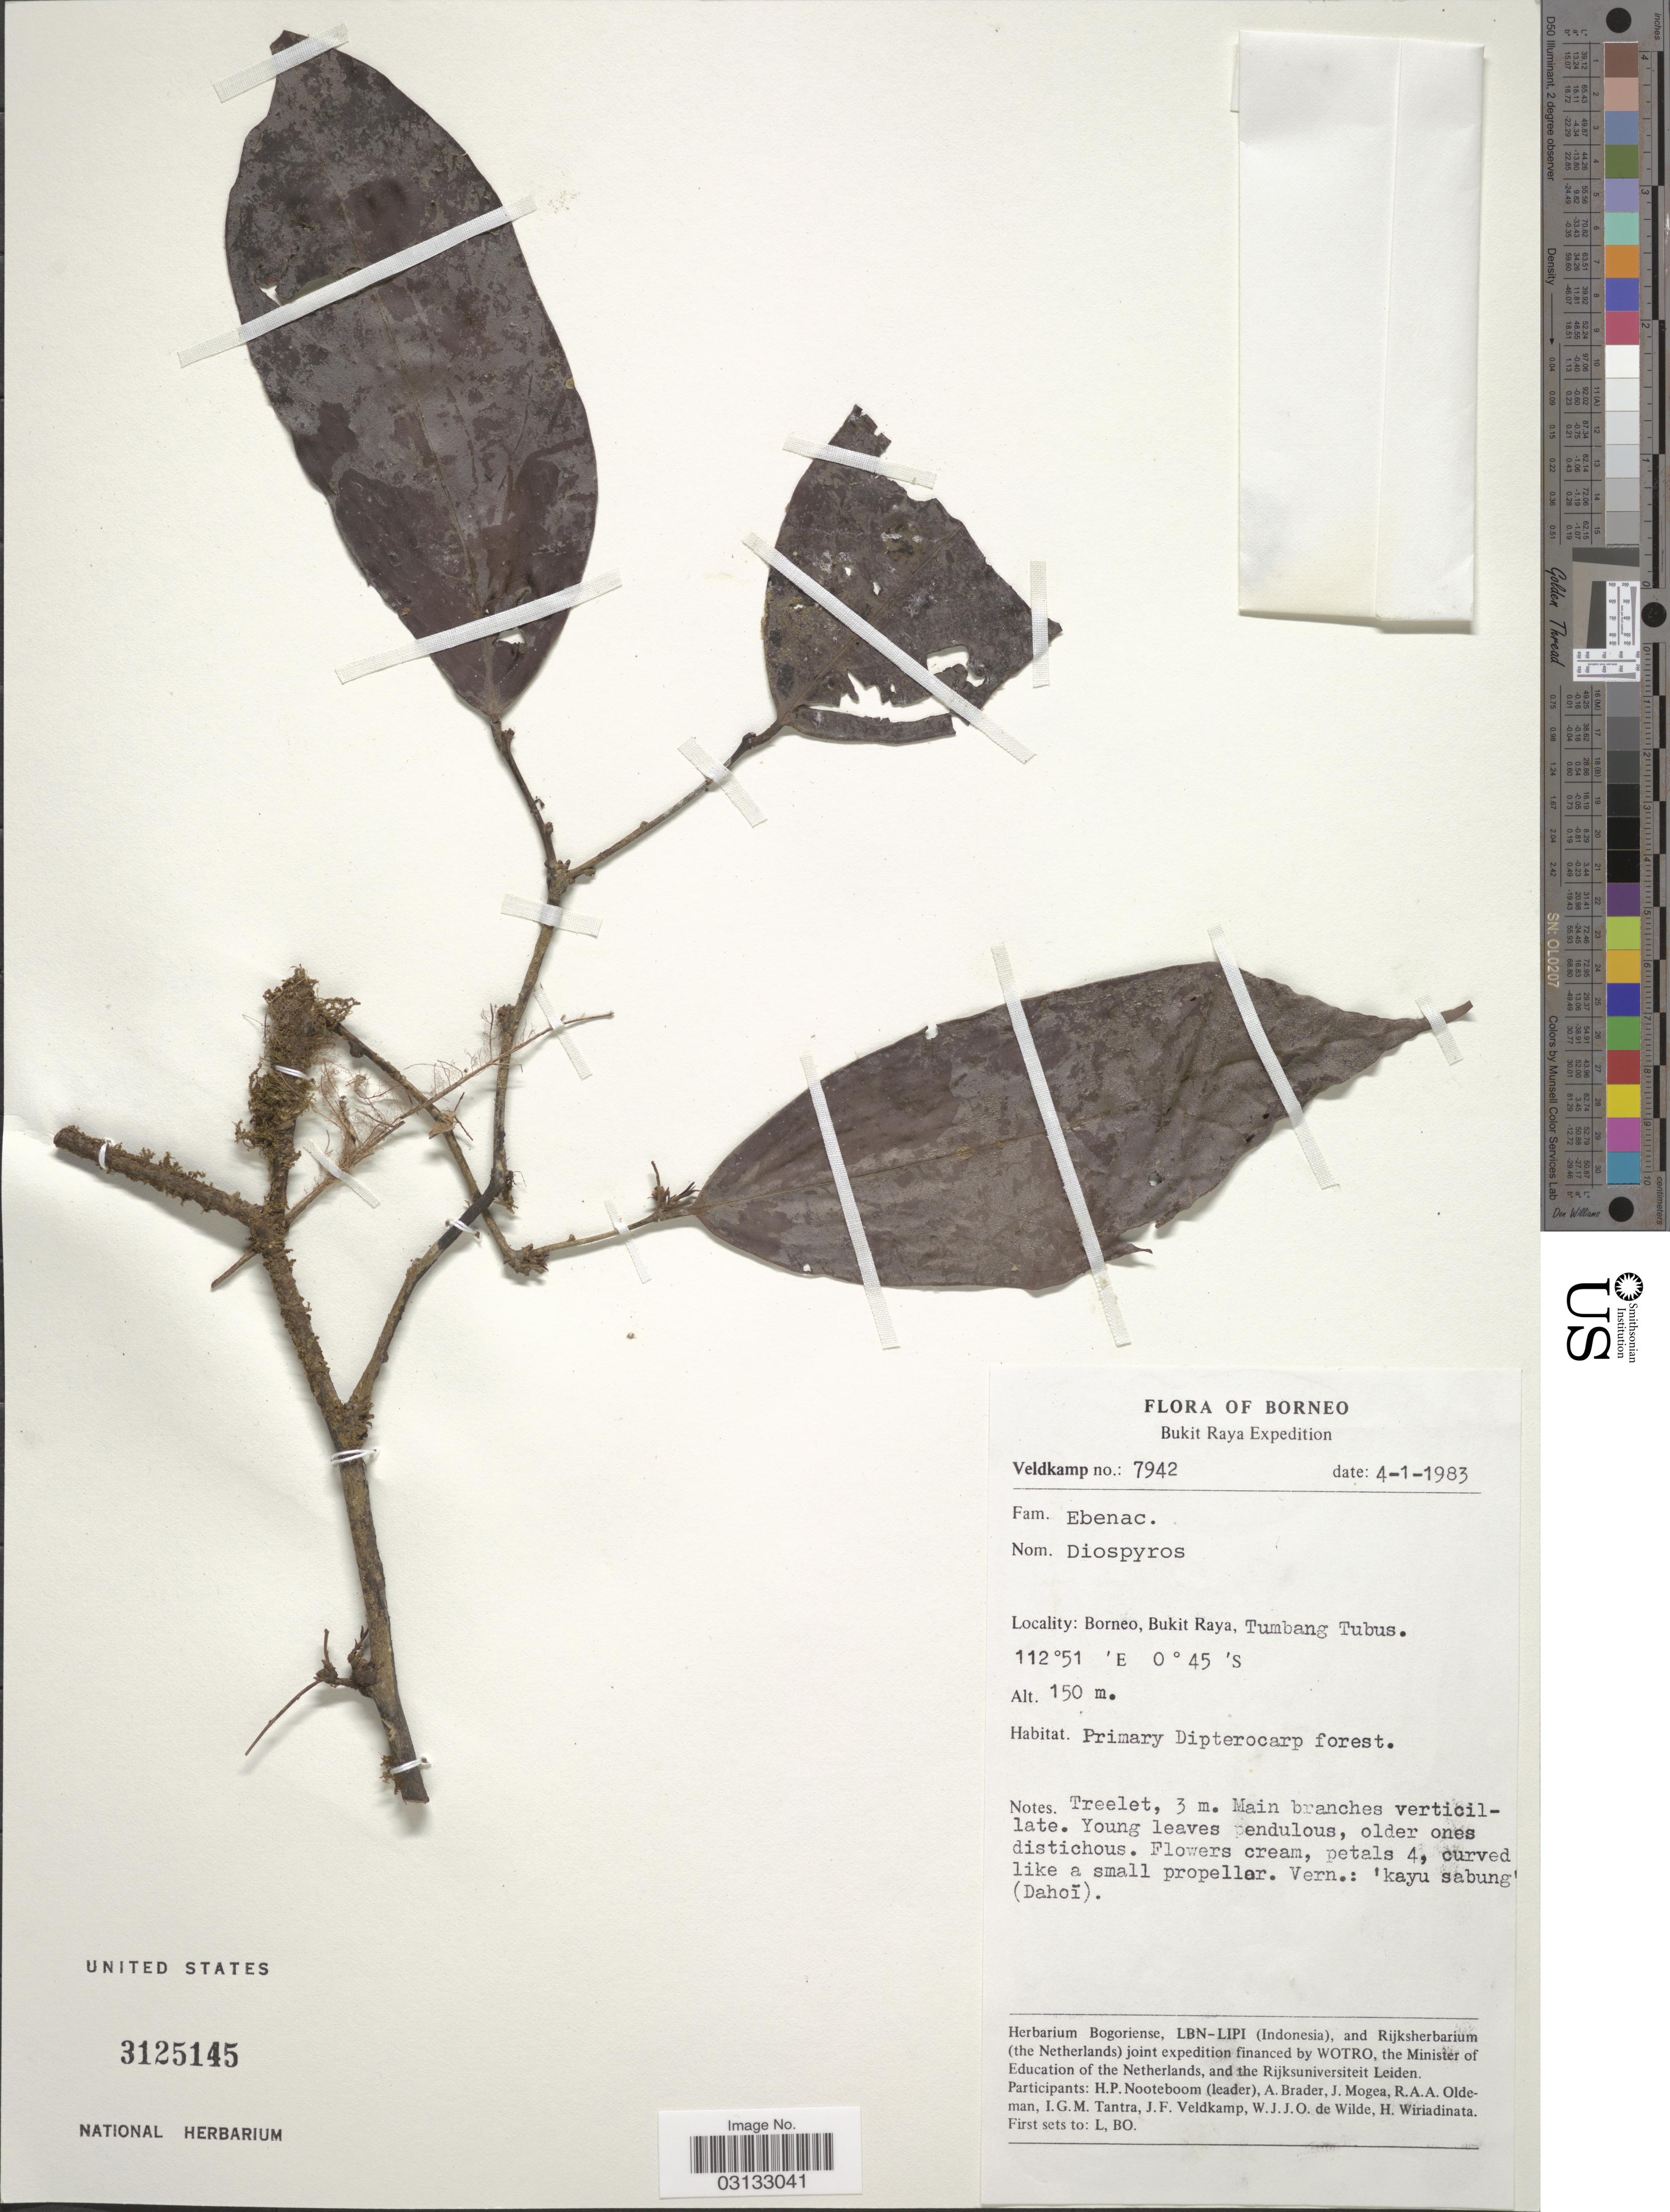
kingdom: Plantae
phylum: Tracheophyta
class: Magnoliopsida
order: Ericales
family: Ebenaceae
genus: Diospyros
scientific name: Diospyros sp.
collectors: J. F. Veldkamp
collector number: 7942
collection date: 1983-01-04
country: Indonesia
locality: Borneo, Bukit Raya, Tumbang Tubus.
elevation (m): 150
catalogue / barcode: US 3125145